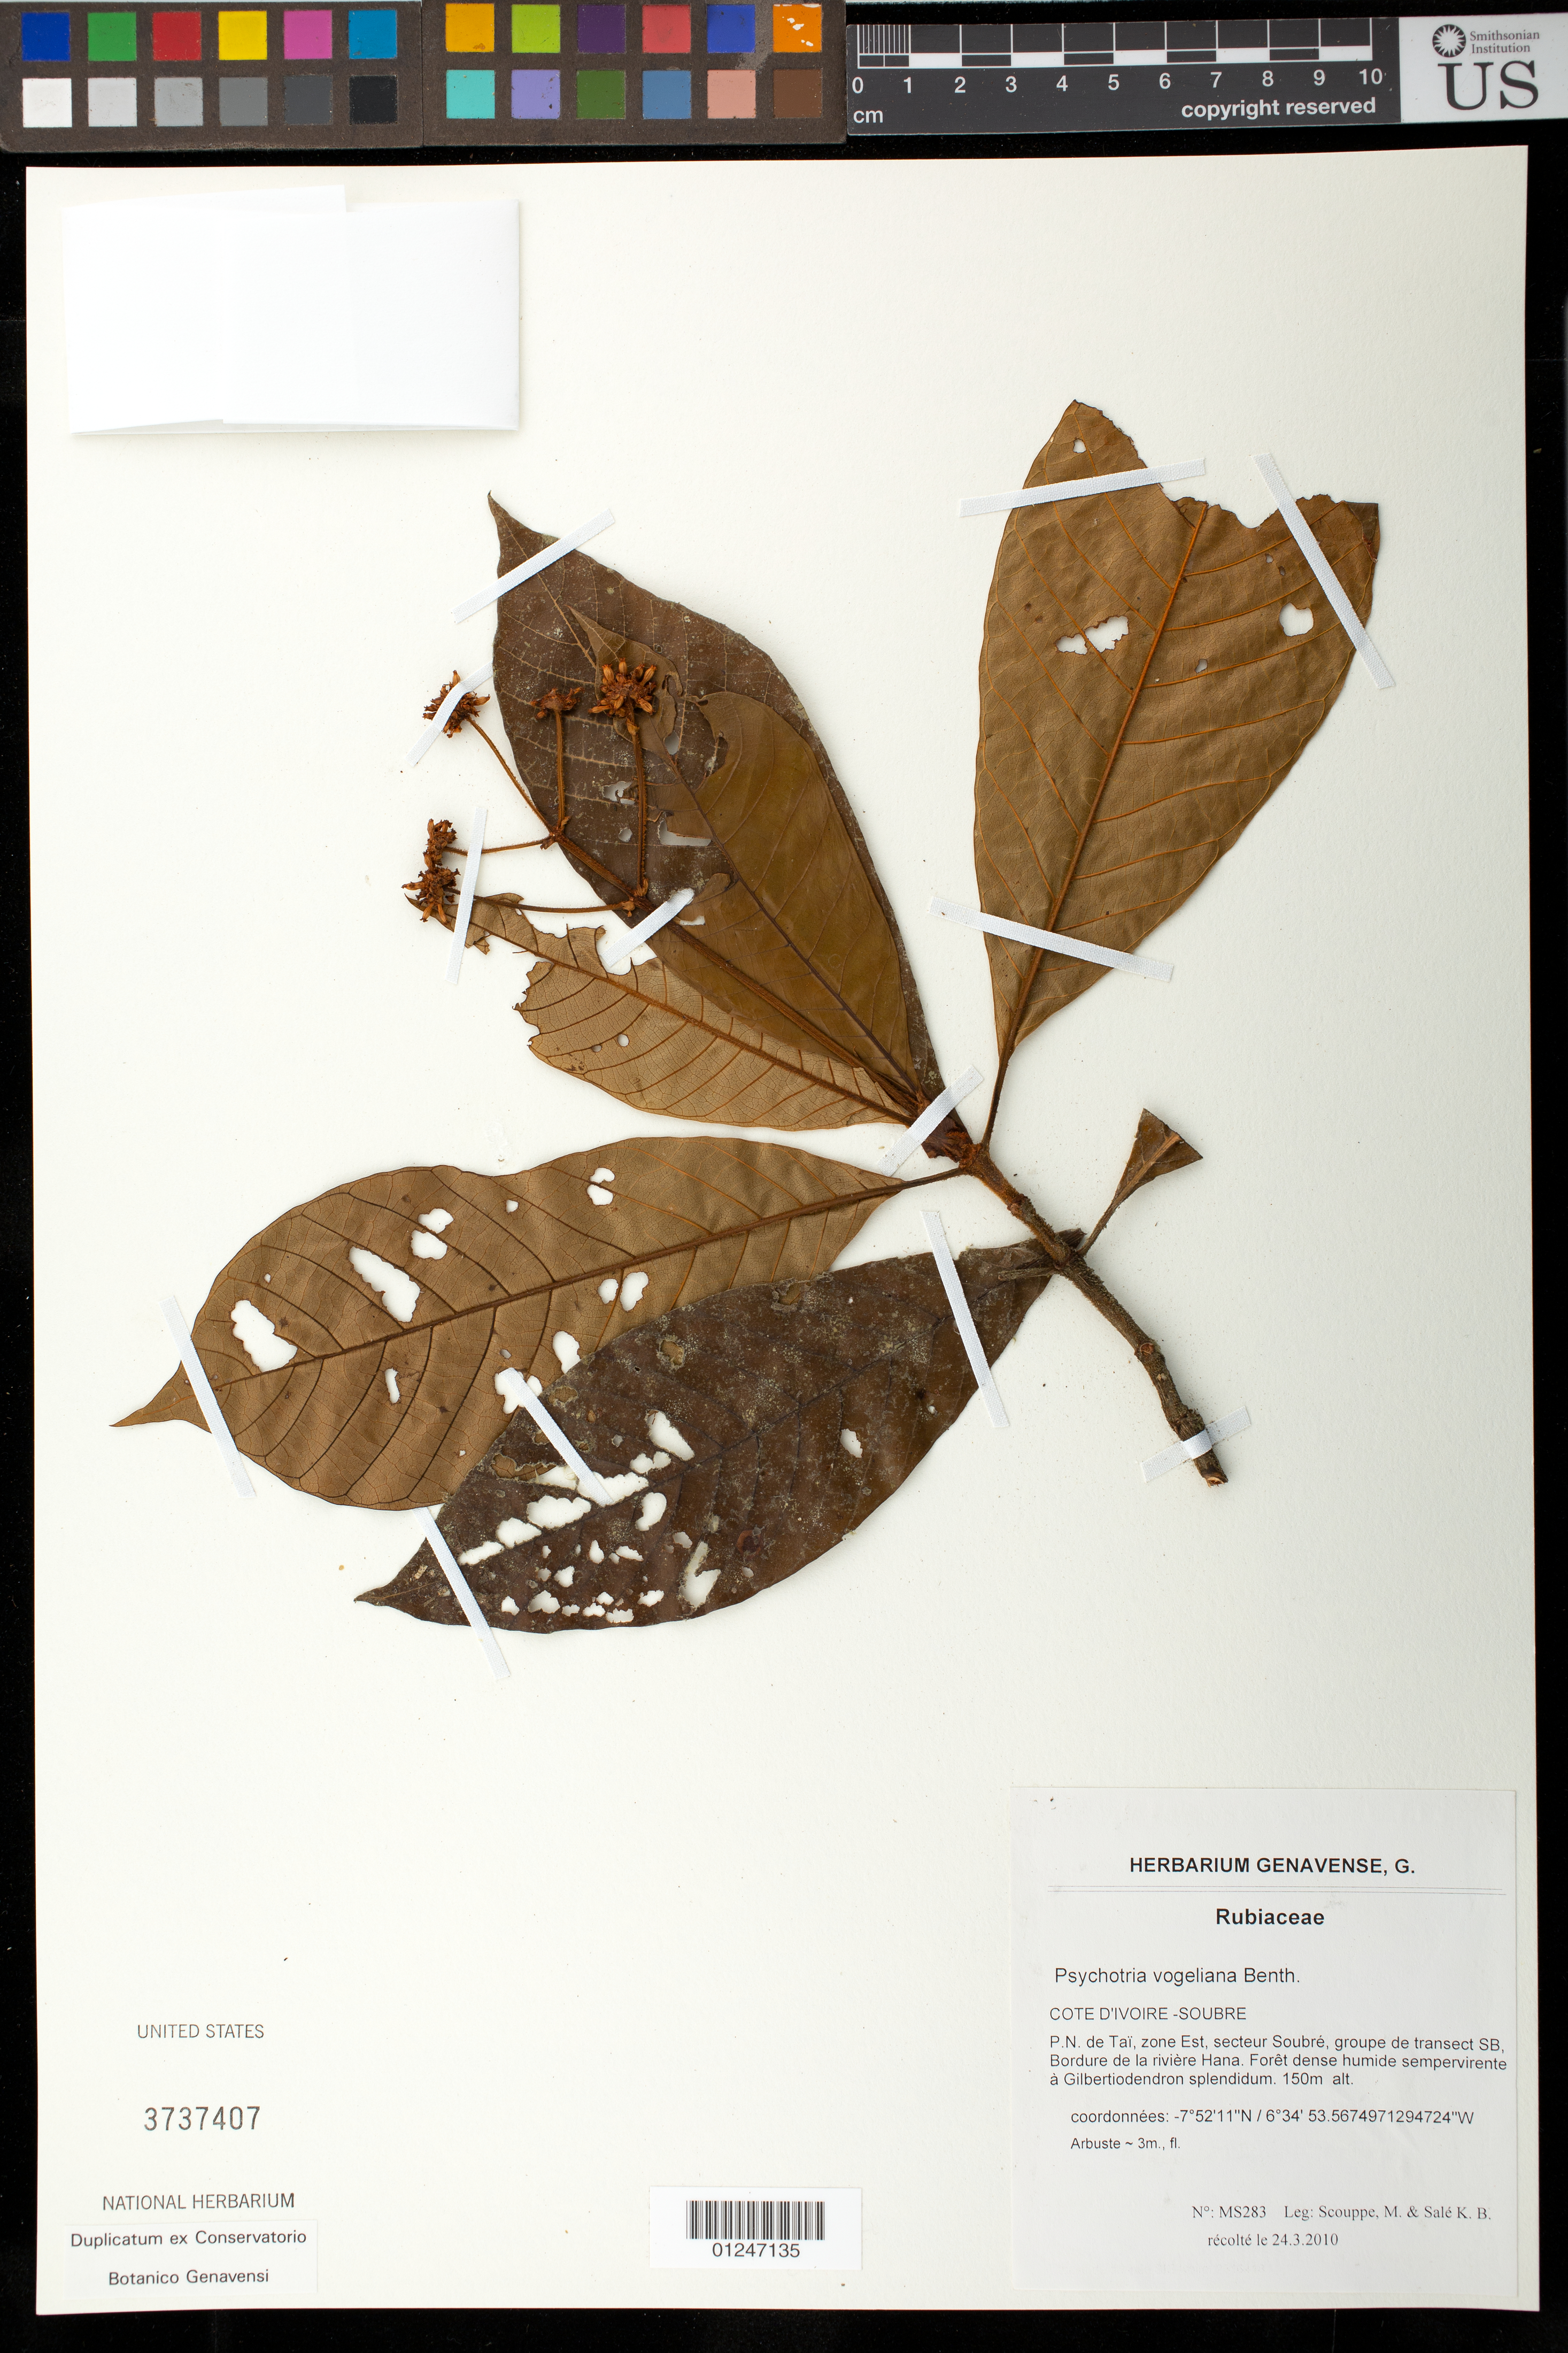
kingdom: Plantae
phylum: Tracheophyta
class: Magnoliopsida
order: Gentianales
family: Rubiaceae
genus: Psychotria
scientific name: Psychotria vogeliana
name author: Benth.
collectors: M. Scouppe & K. Sale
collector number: MS283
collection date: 2010-03-24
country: Ivory Coast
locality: Côte d'Ivoire- Soubre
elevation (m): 150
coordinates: -7 52 11 N, 6 34 53.5674971294724Q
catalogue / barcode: US 3737407